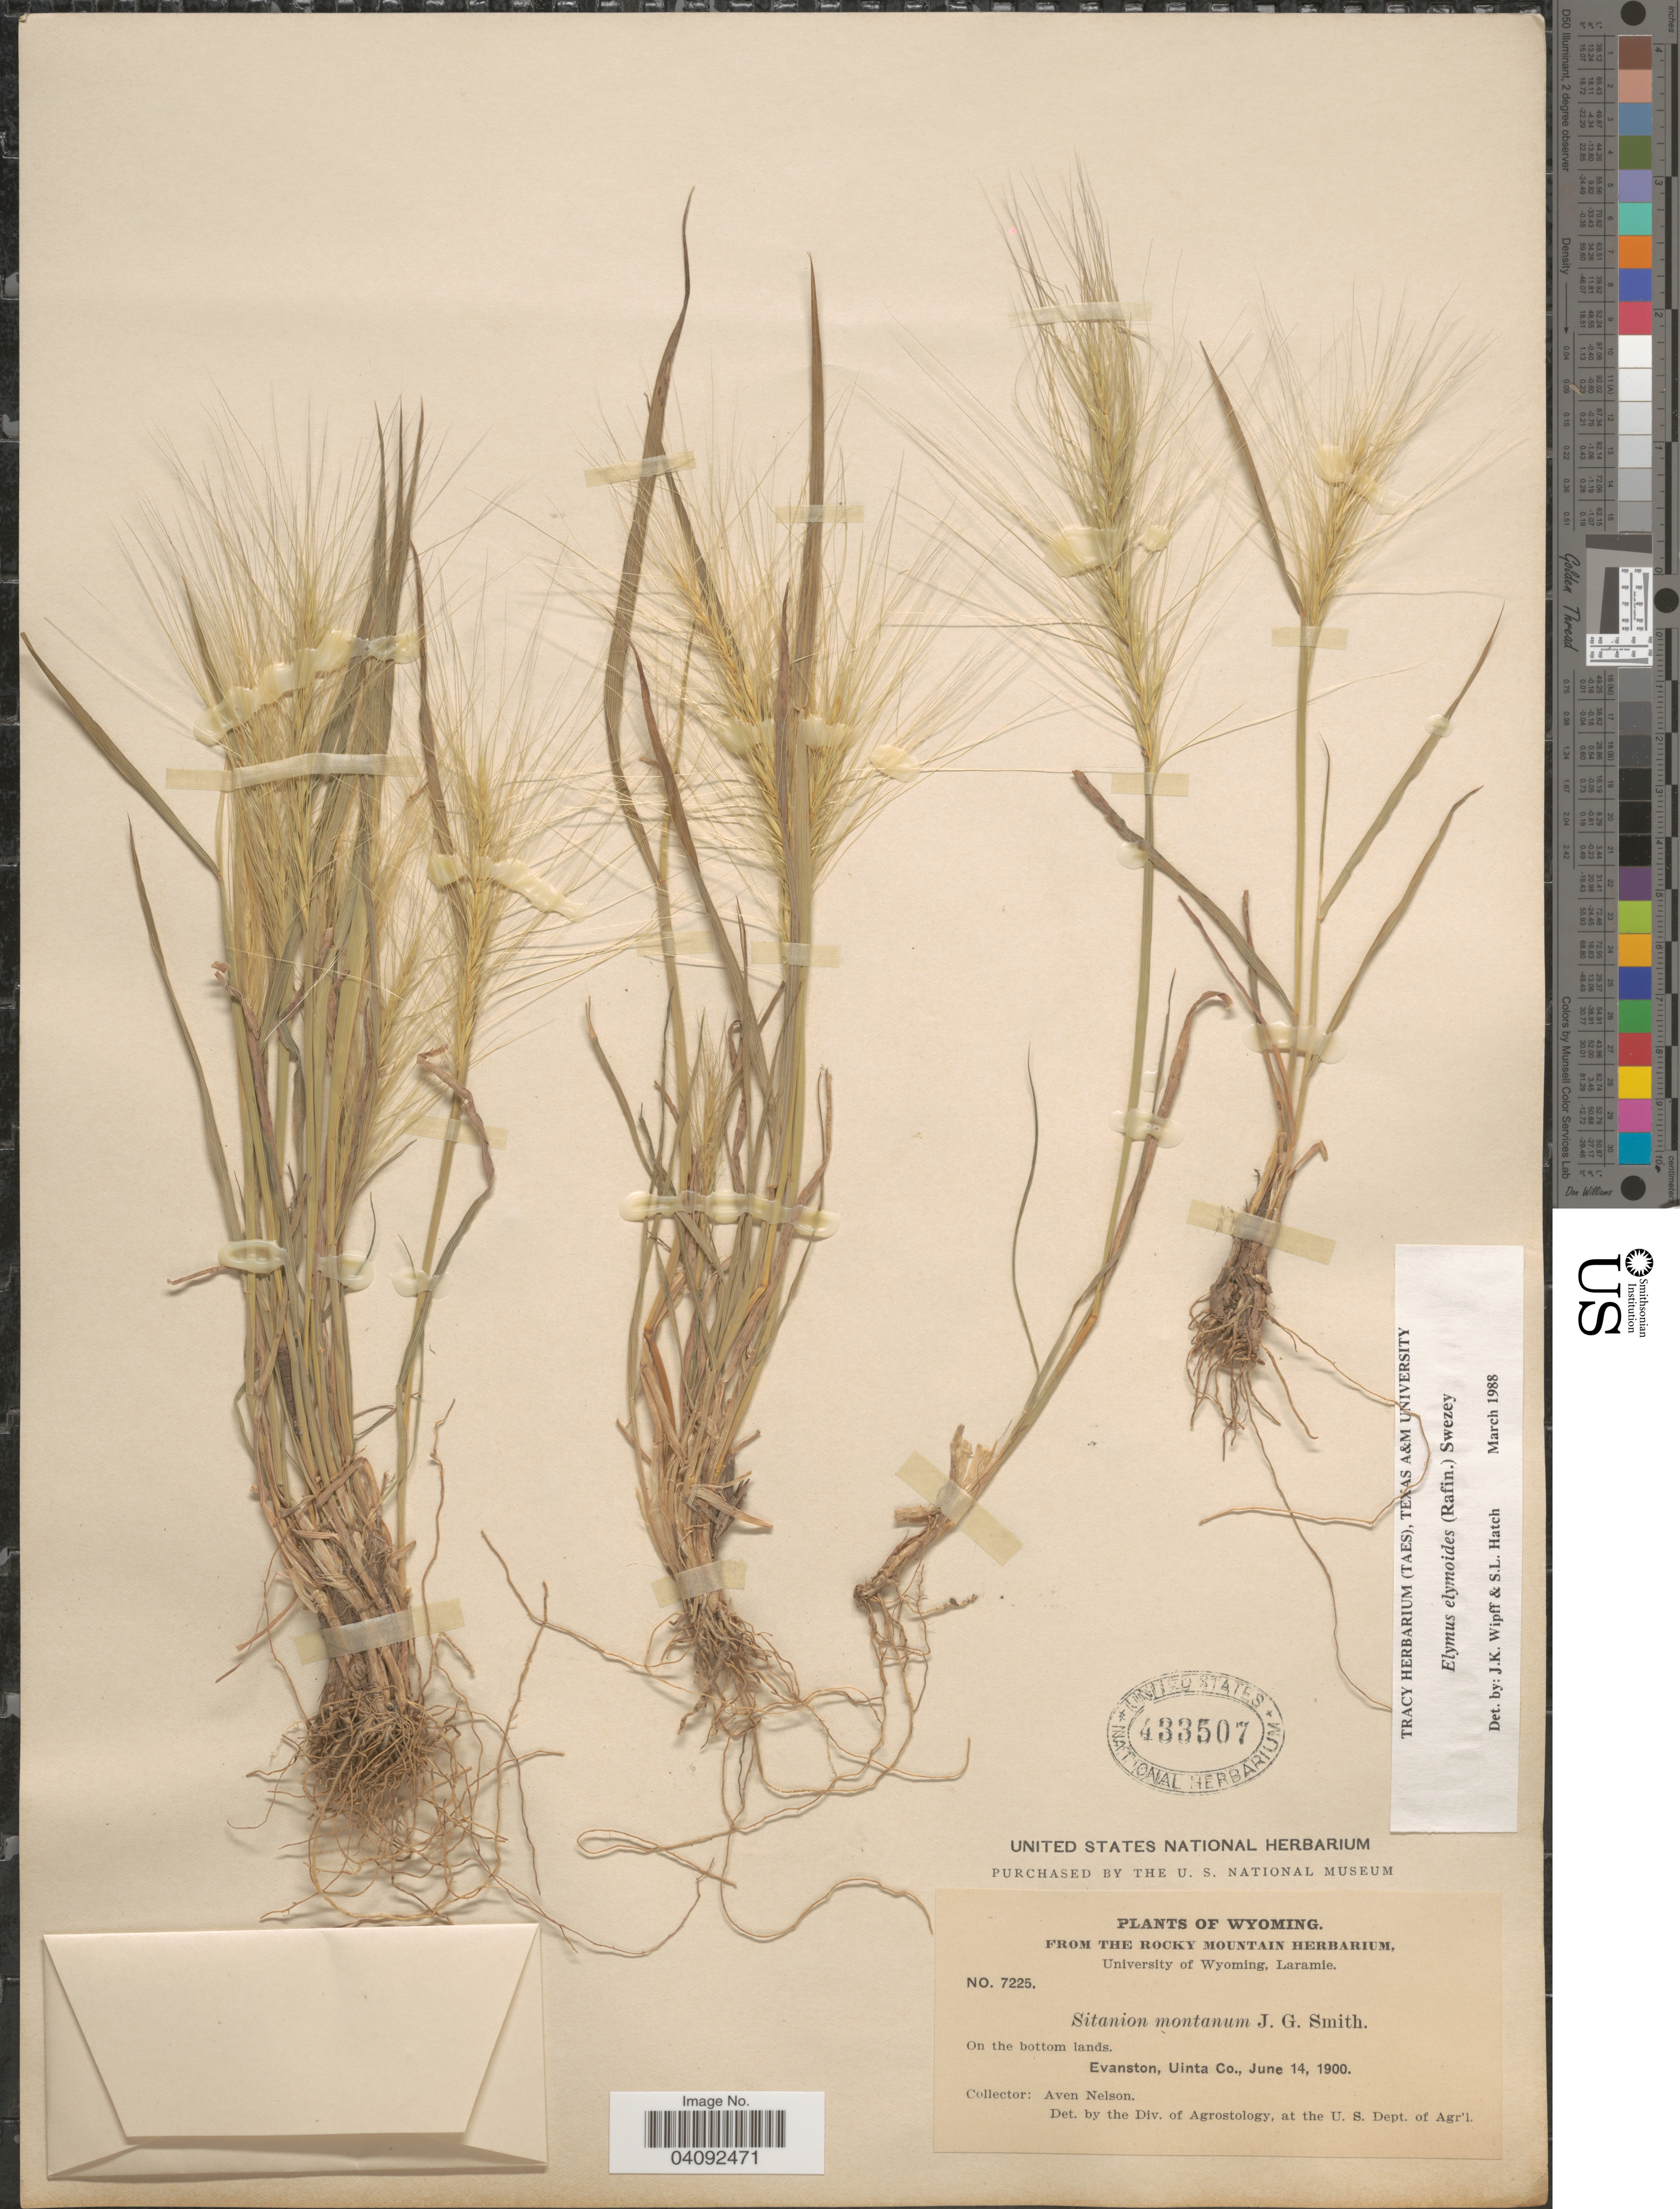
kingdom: Plantae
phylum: Tracheophyta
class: Liliopsida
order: Poales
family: Poaceae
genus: Elymus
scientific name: Elymus elymoides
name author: (Raf.) Swezey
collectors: A. Nelson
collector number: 7225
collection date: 1900-06-14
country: United States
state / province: Wyoming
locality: Evanston, Uinta Co.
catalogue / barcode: US 433507